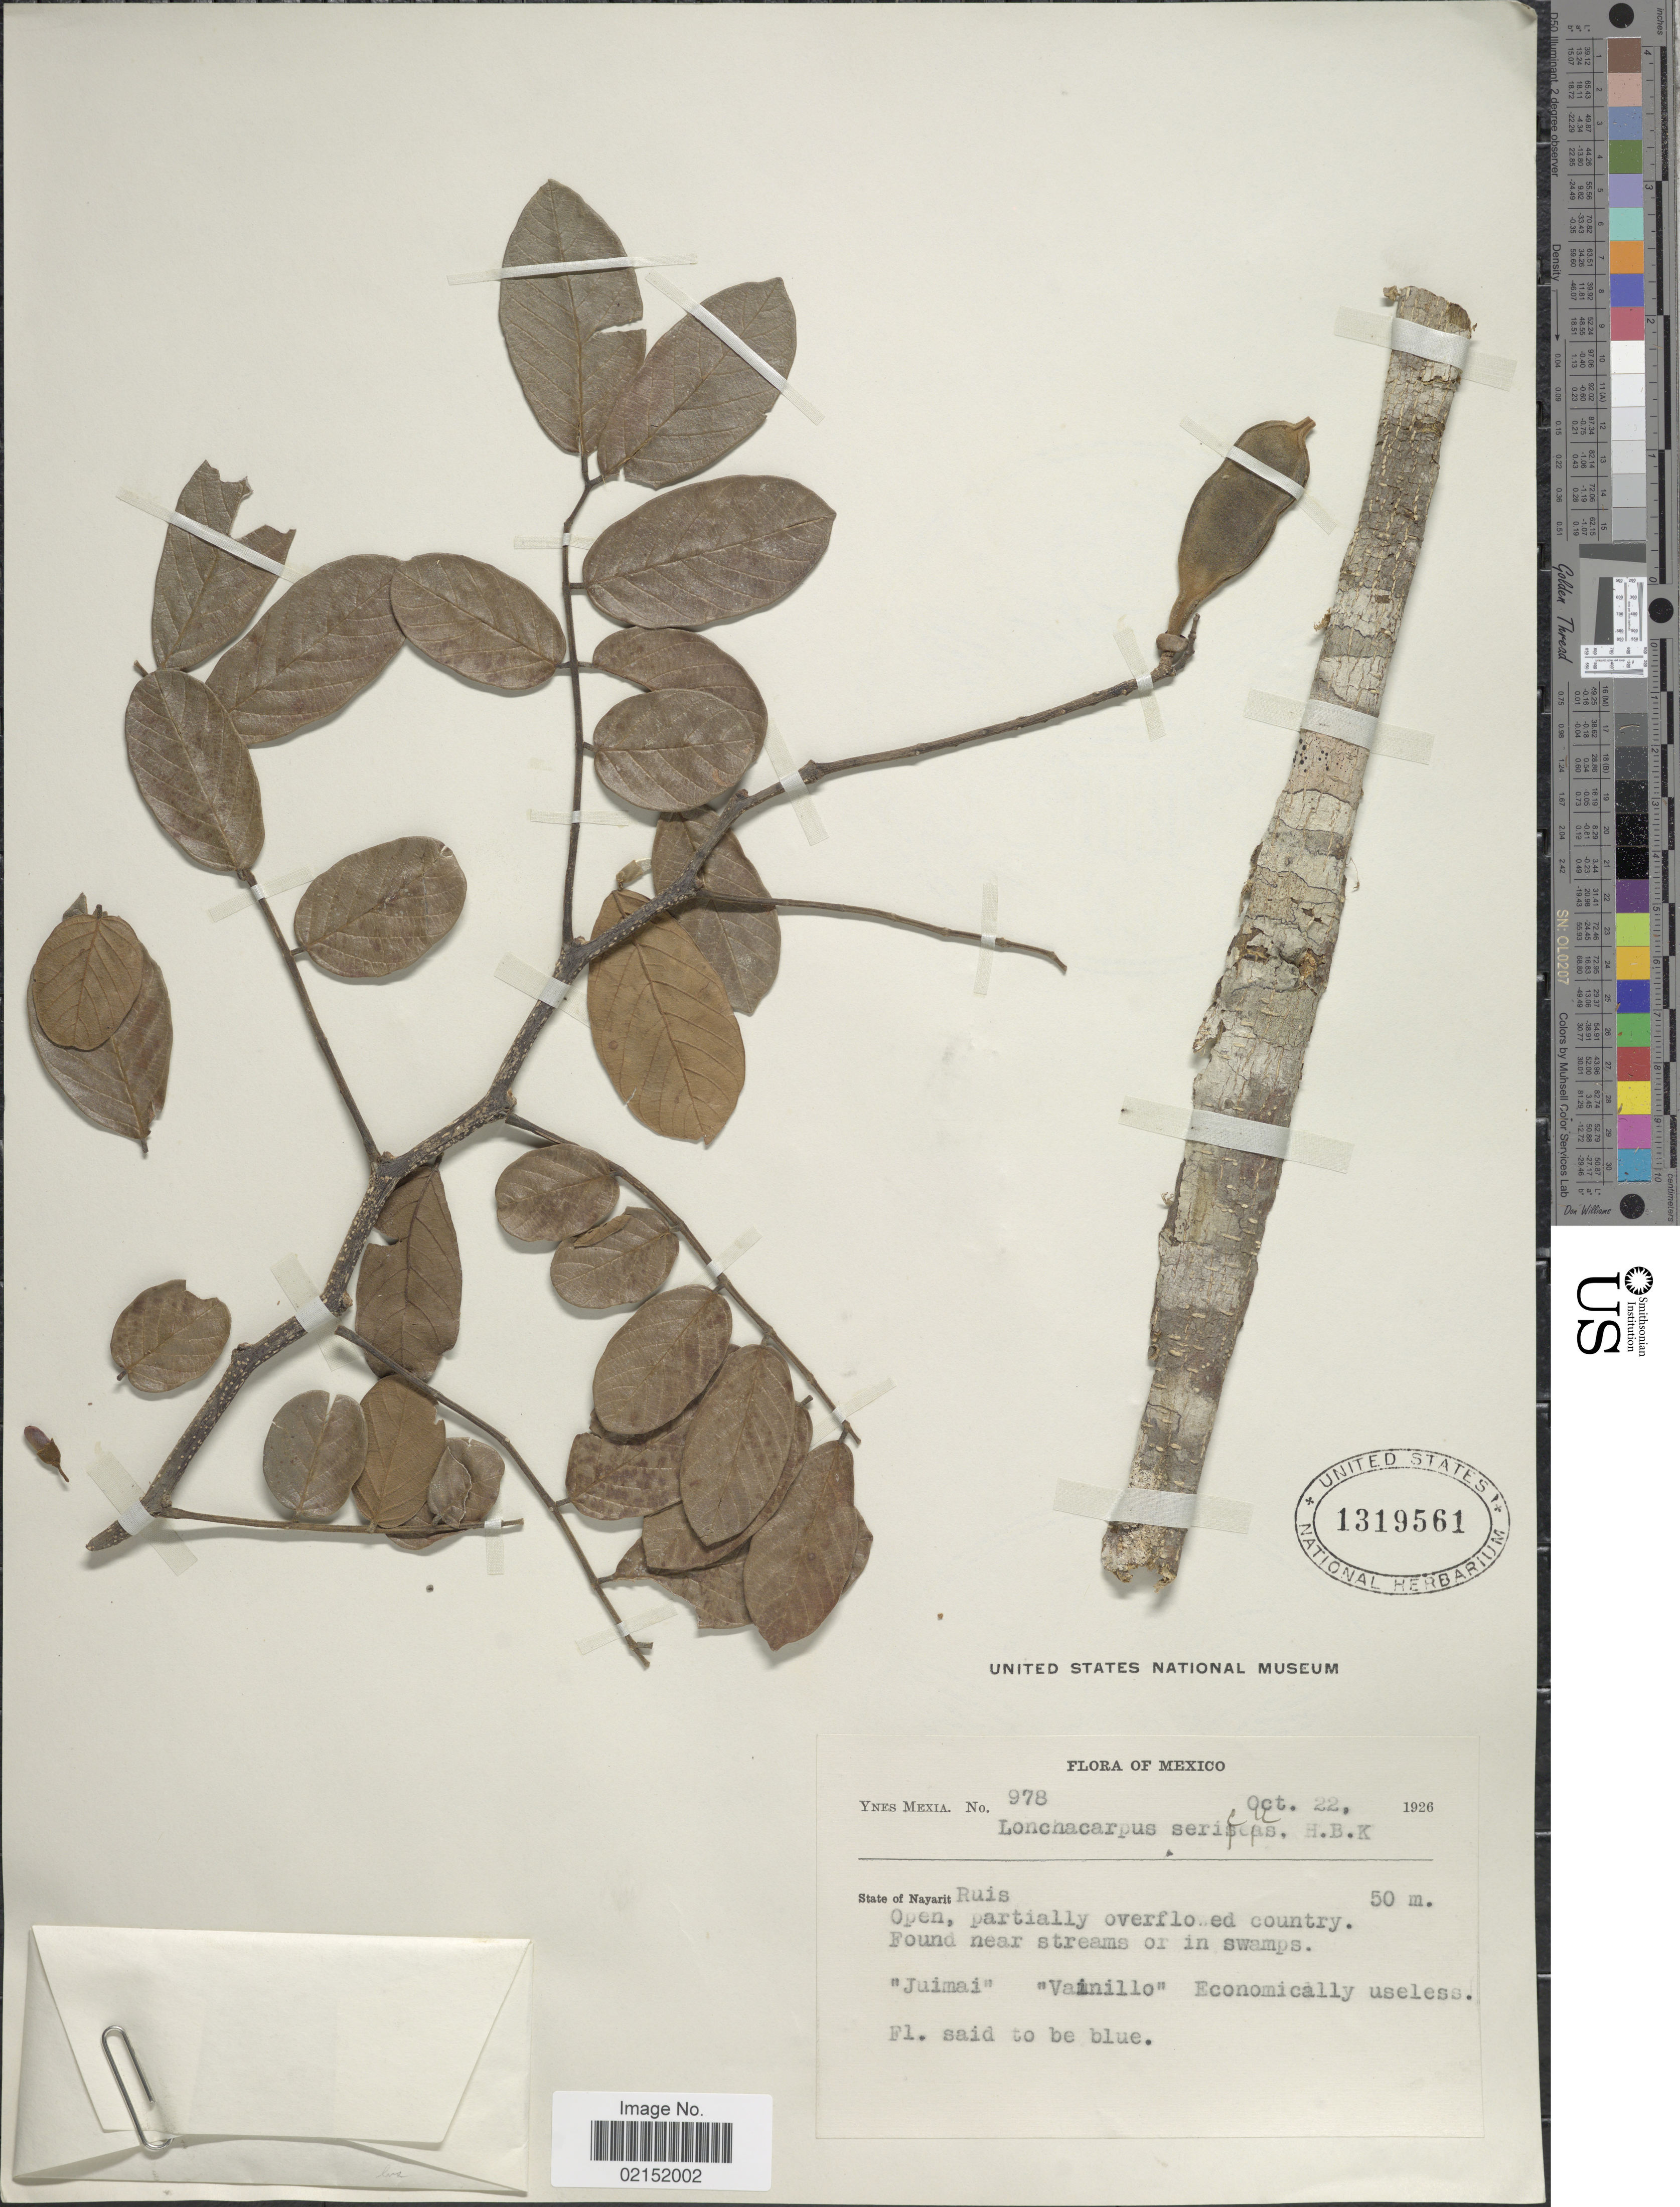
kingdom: Plantae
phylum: Tracheophyta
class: Magnoliopsida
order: Fabales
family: Fabaceae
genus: Lonchocarpus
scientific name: Lonchocarpus sericeus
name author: (Poir.) Kunth ex DC.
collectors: Y. Mexia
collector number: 978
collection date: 1926-10-22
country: Mexico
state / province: Nayarit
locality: Ruis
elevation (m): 50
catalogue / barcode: US 1319561